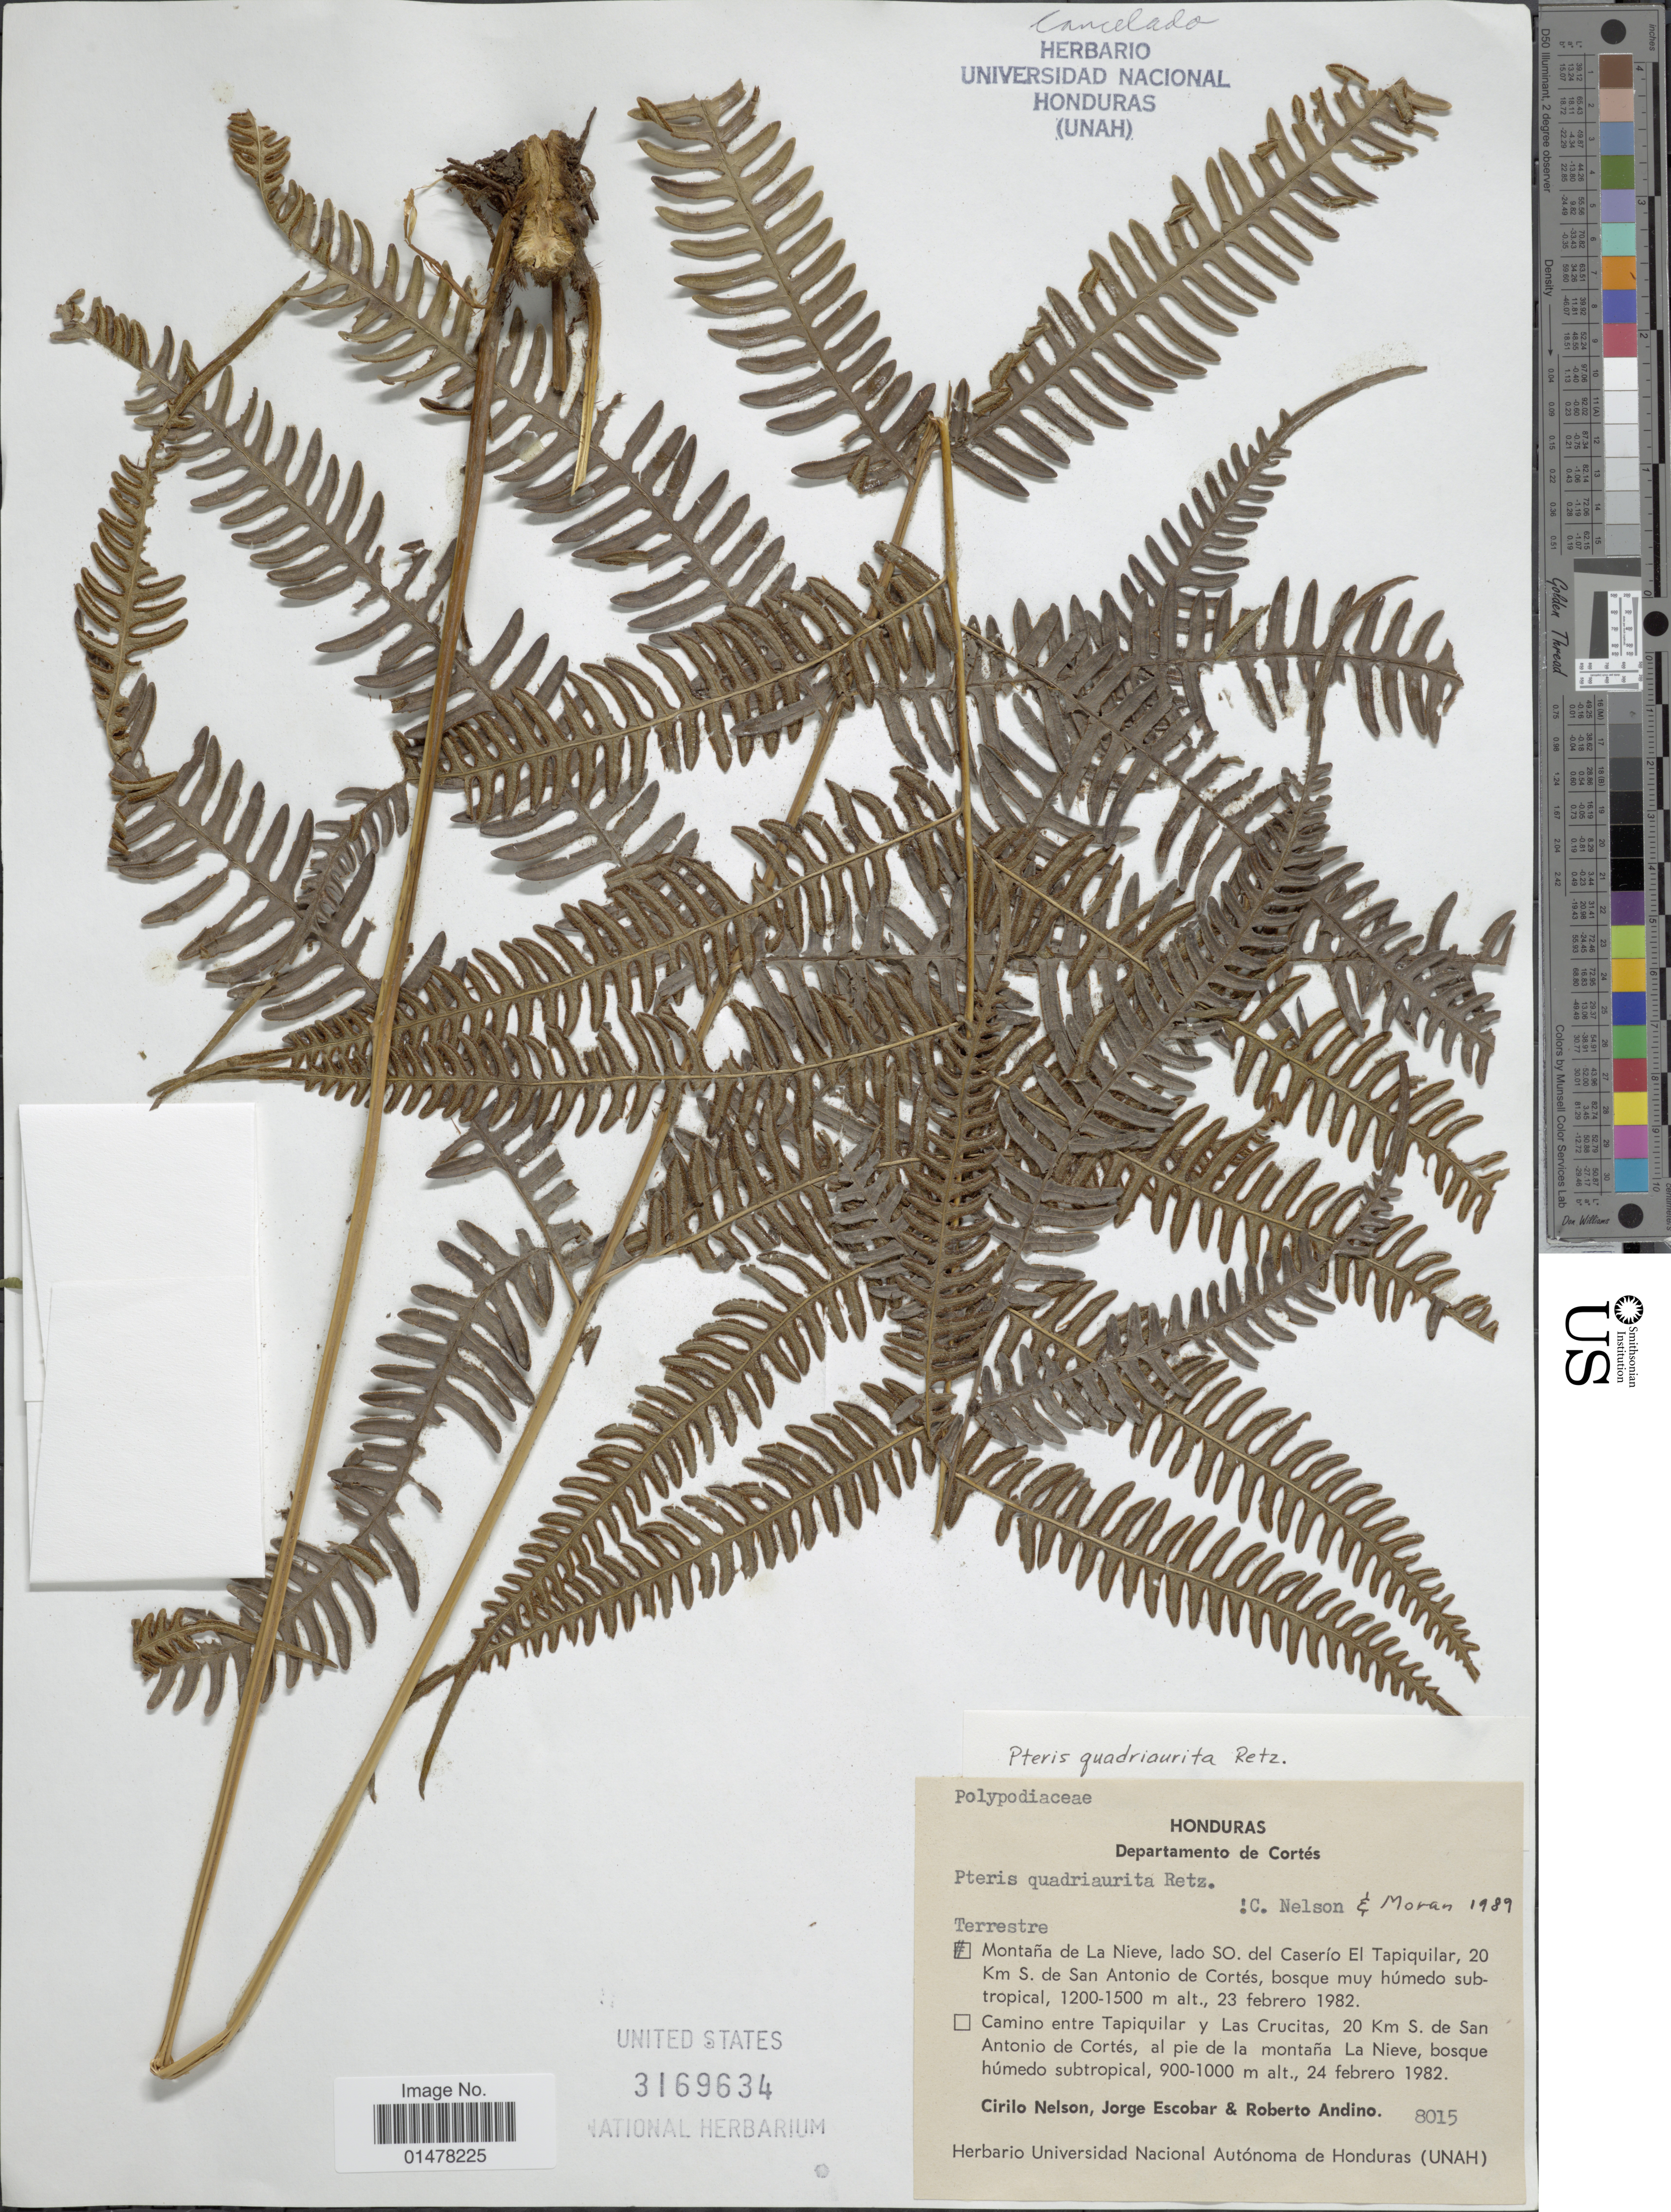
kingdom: Plantae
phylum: Tracheophyta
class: Polypodiopsida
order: Polypodiales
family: Pteridaceae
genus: Pteris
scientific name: Pteris quadriaurita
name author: Retz.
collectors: C. Nelson, J. Escobar & R. Andino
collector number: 8015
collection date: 1982-02-23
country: Honduras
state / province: Cortés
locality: Honduras, Departamento de Cortés, Montana de La Nieve, lado SO. del Caserio El Tapiquilas, 20km S de San Antonio de Cortés, bosque muy humedo subtropical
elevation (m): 1200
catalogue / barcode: US 3169634